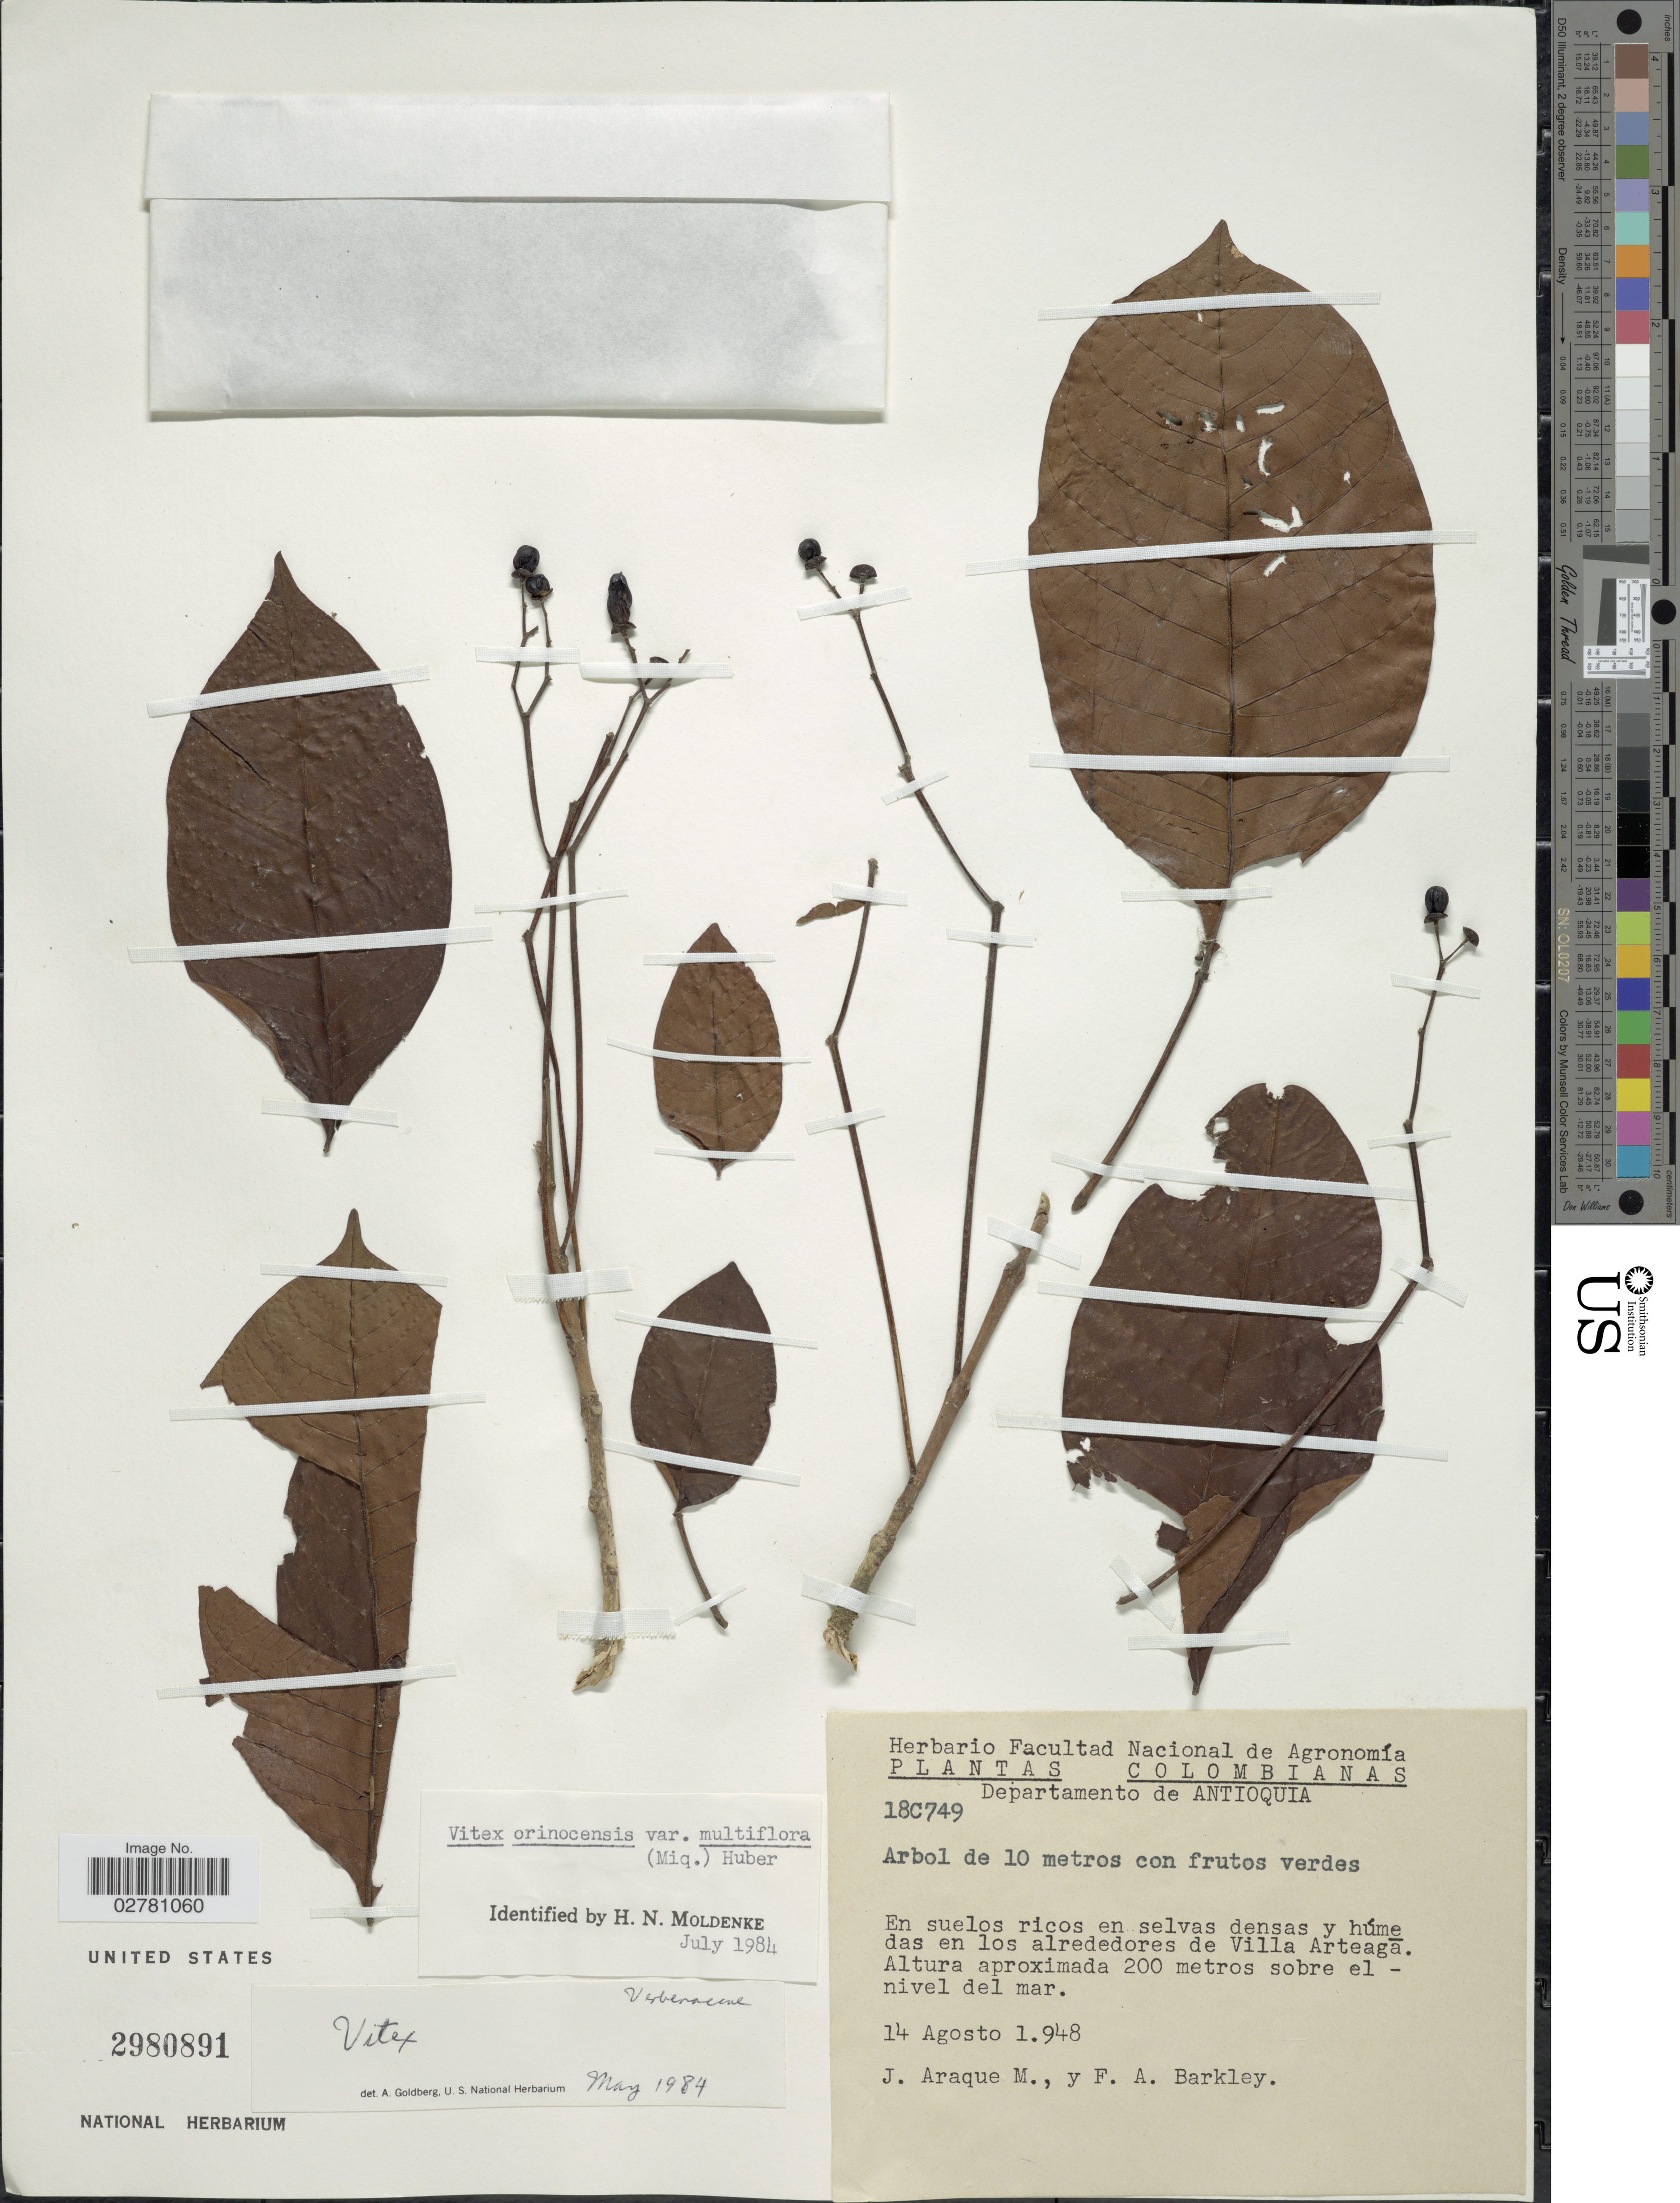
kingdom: Plantae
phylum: Tracheophyta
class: Magnoliopsida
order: Lamiales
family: Lamiaceae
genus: Vitex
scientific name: Vitex orinocensis var. multiflora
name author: (Miq.) Huber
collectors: J. Araque Molina & F. A. Barkley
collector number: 18C749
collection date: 1948-08-14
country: Colombia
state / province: Antioquia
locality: En suelos ricos en selvas densas y húmedas en los alrededores de Villa Arteaga.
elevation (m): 200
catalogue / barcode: US 2980891